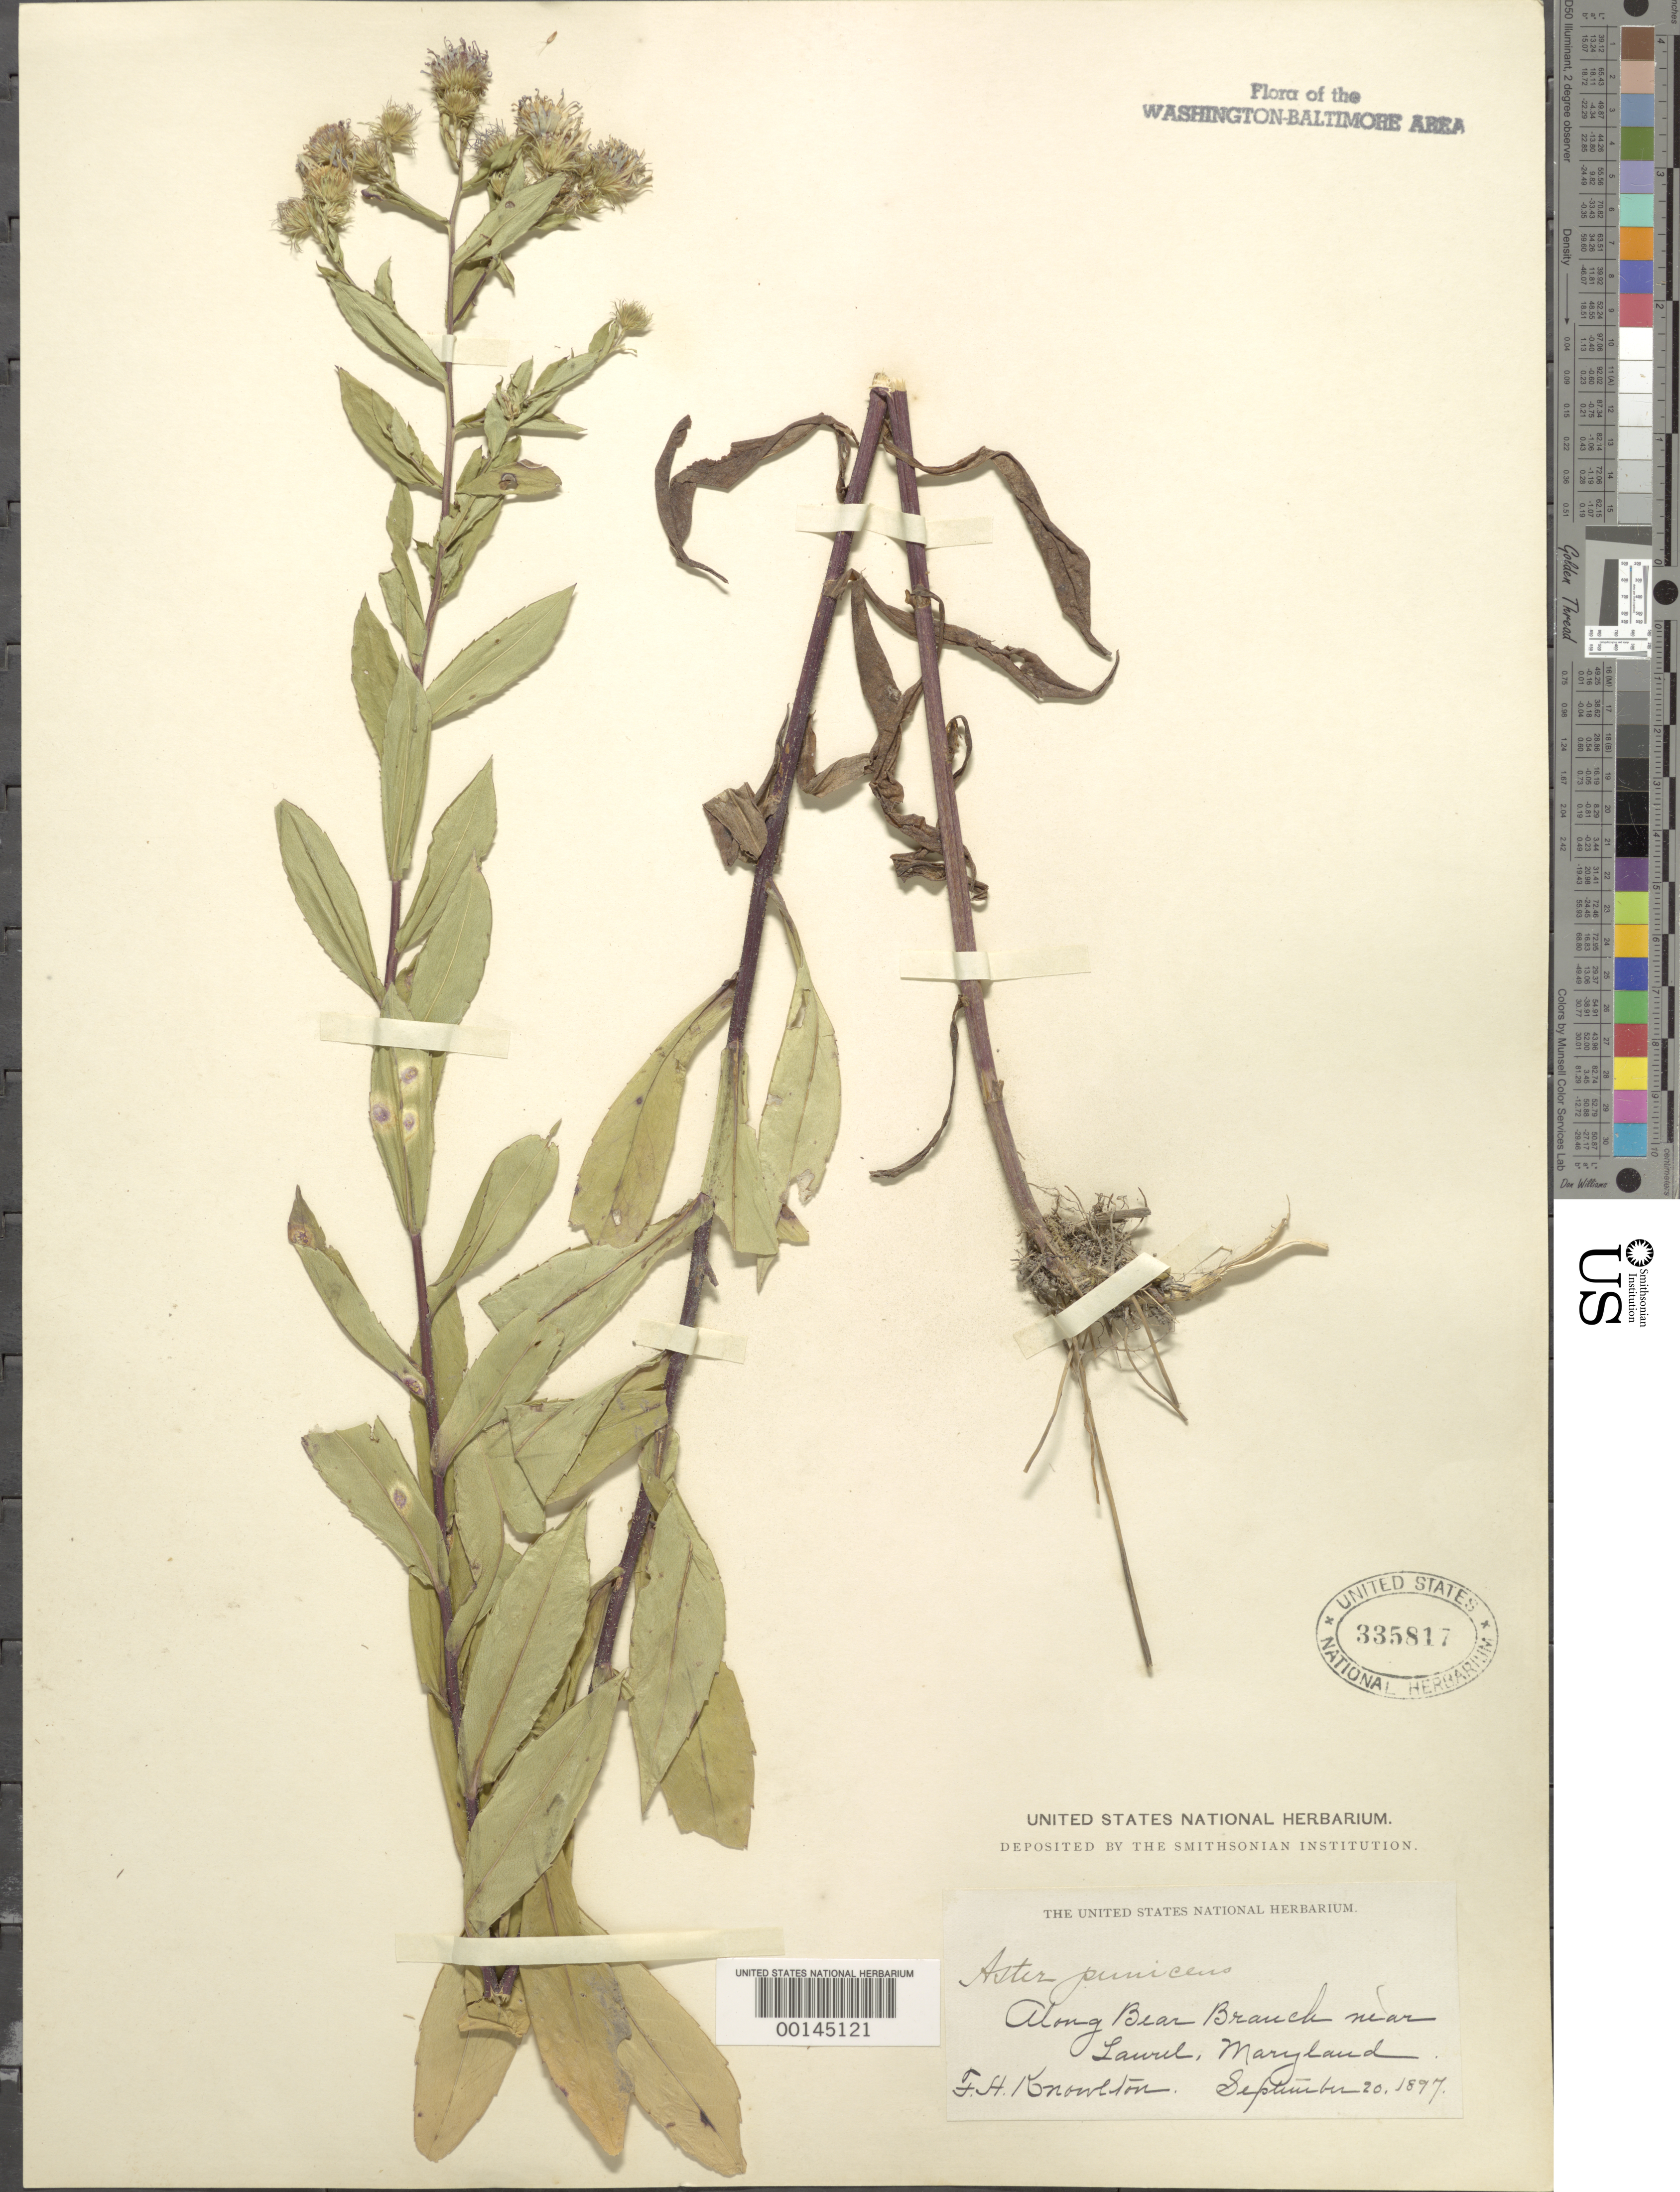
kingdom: Plantae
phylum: Tracheophyta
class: Magnoliopsida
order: Asterales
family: Asteraceae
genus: Symphyotrichum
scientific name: Symphyotrichum puniceum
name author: (L.) Á. Löve & D. Löve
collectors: F. H. Knowlton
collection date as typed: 20 Sep 1897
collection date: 1897-09-20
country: United States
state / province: Maryland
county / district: Prince George's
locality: Bear Branch near Laurel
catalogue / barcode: US 335817